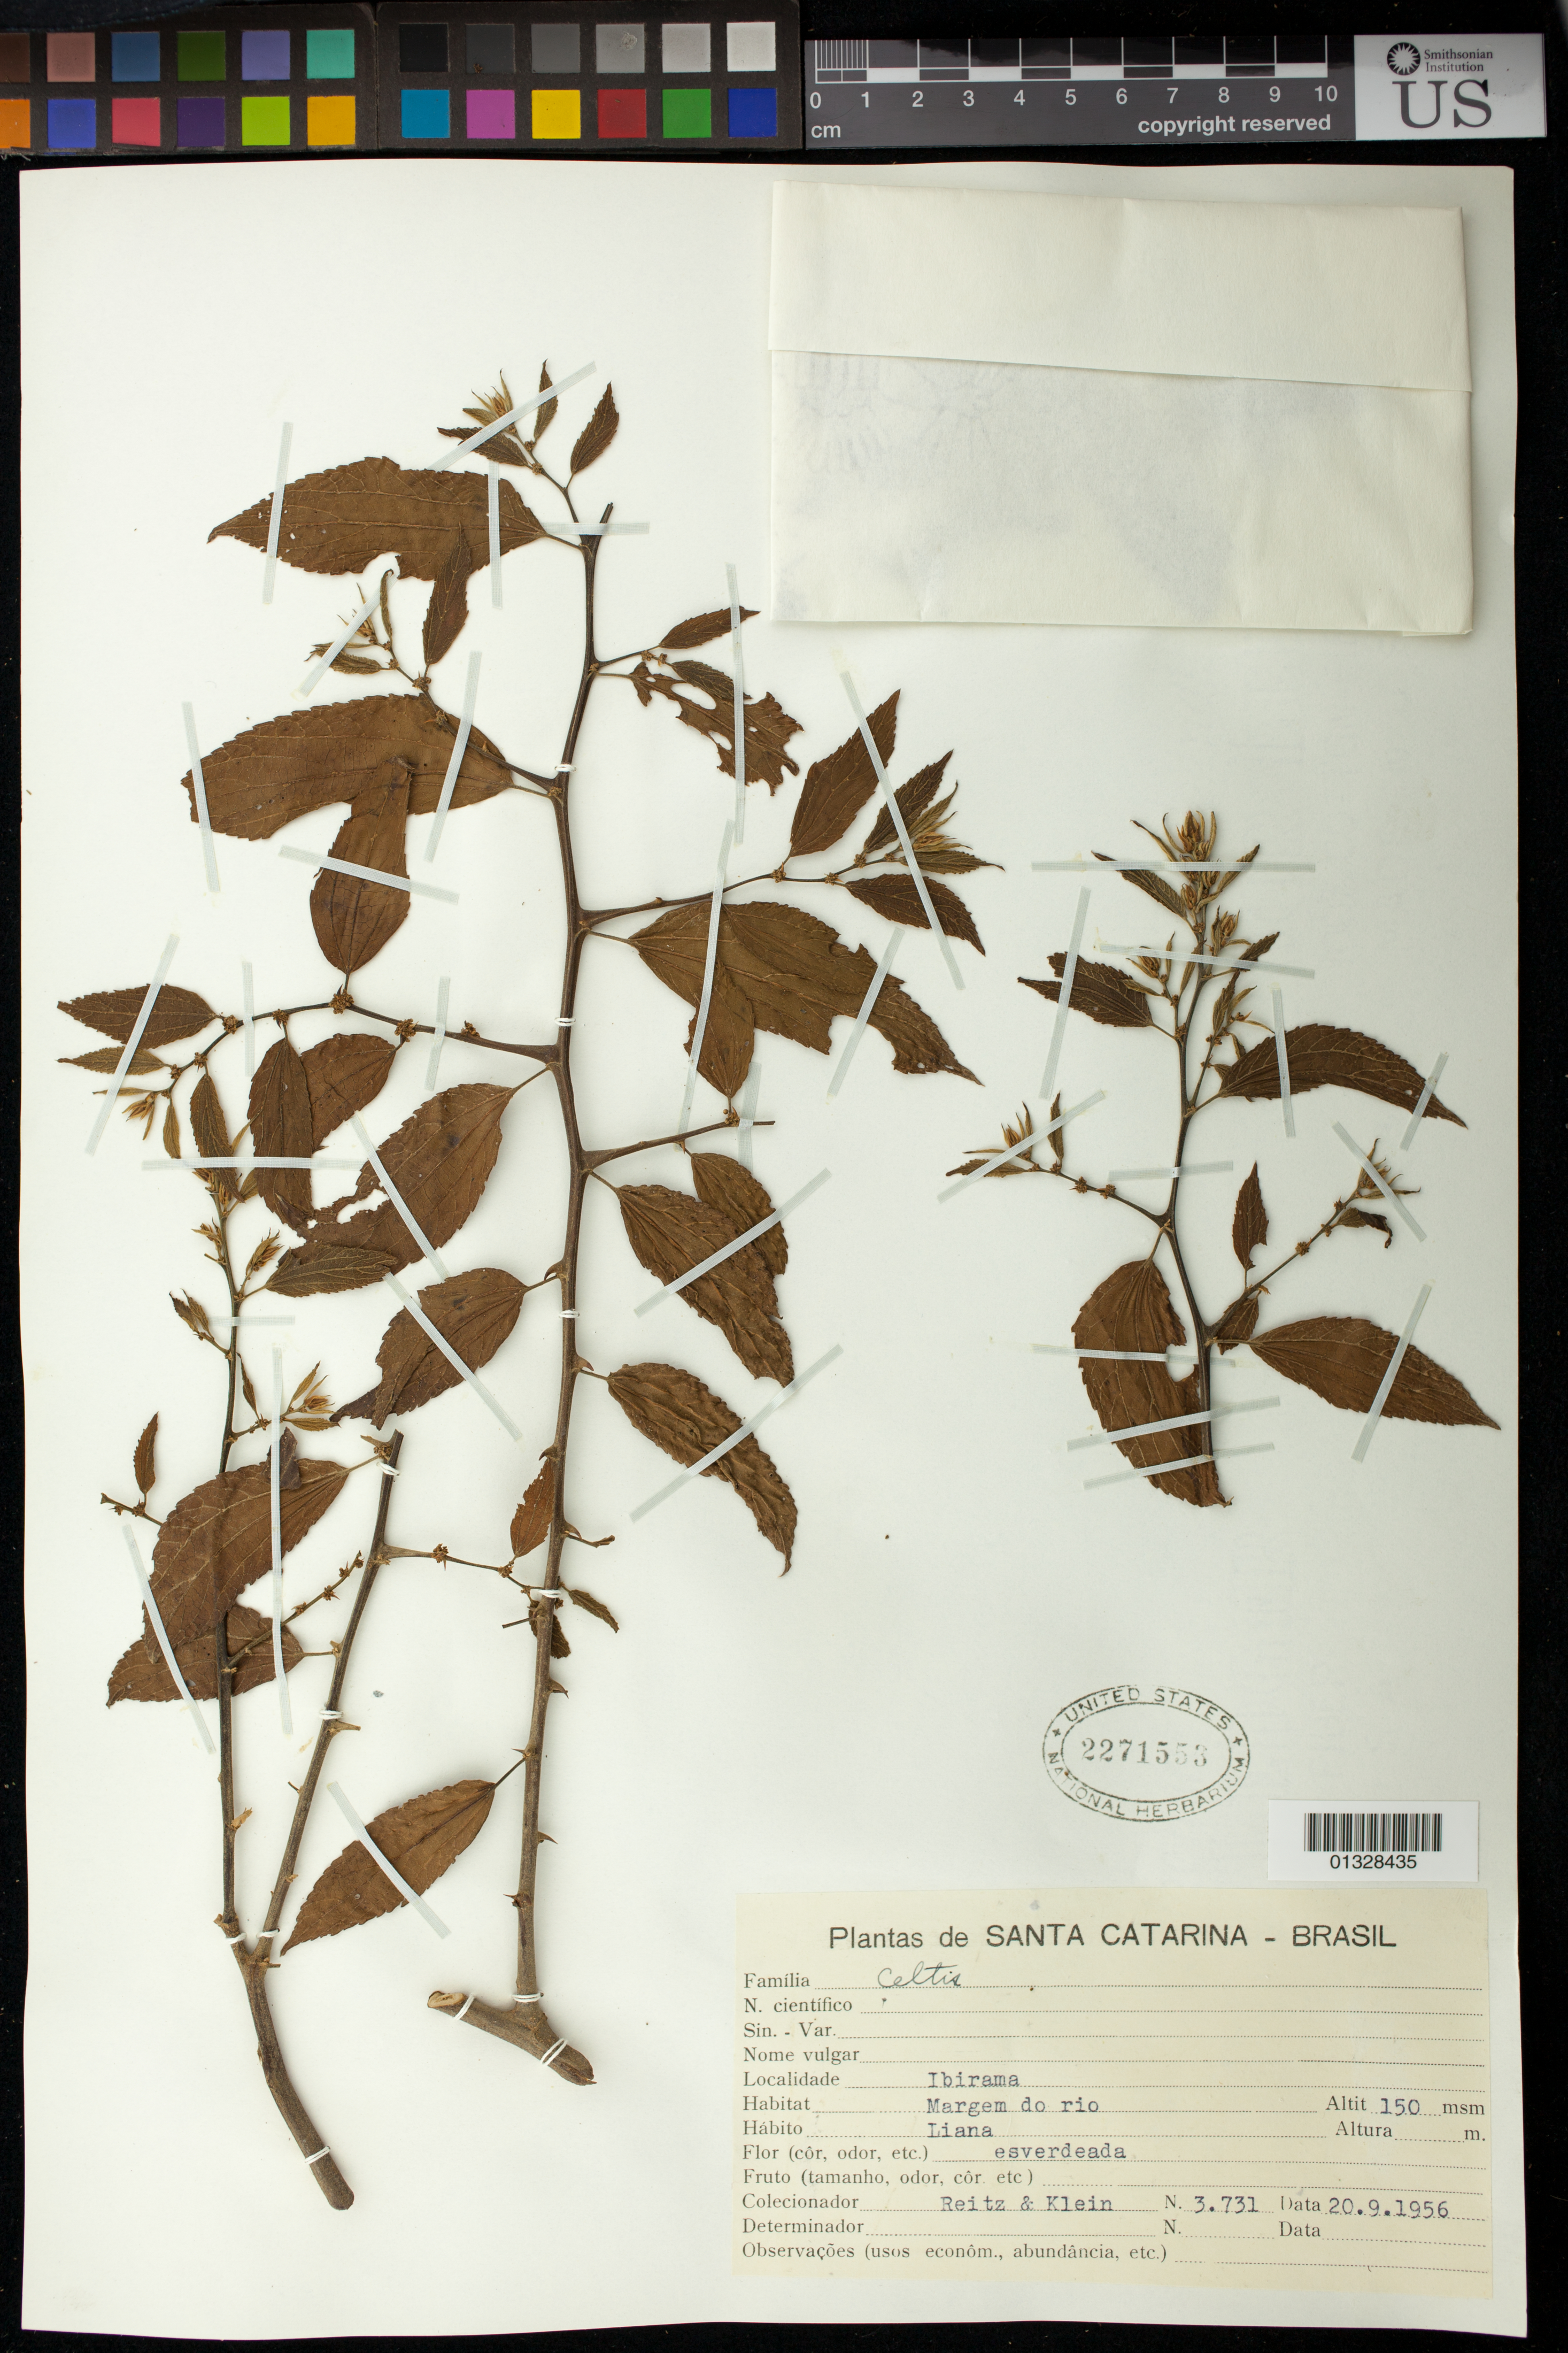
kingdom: Plantae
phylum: Tracheophyta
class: Magnoliopsida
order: Rosales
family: Cannabaceae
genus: Celtis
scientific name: Celtis sp.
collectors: R. Reitz & R. M. Klein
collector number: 3731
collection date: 1956-09-20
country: Brazil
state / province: Santa Catarina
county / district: Ibirama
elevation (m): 150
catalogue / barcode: US 2271553